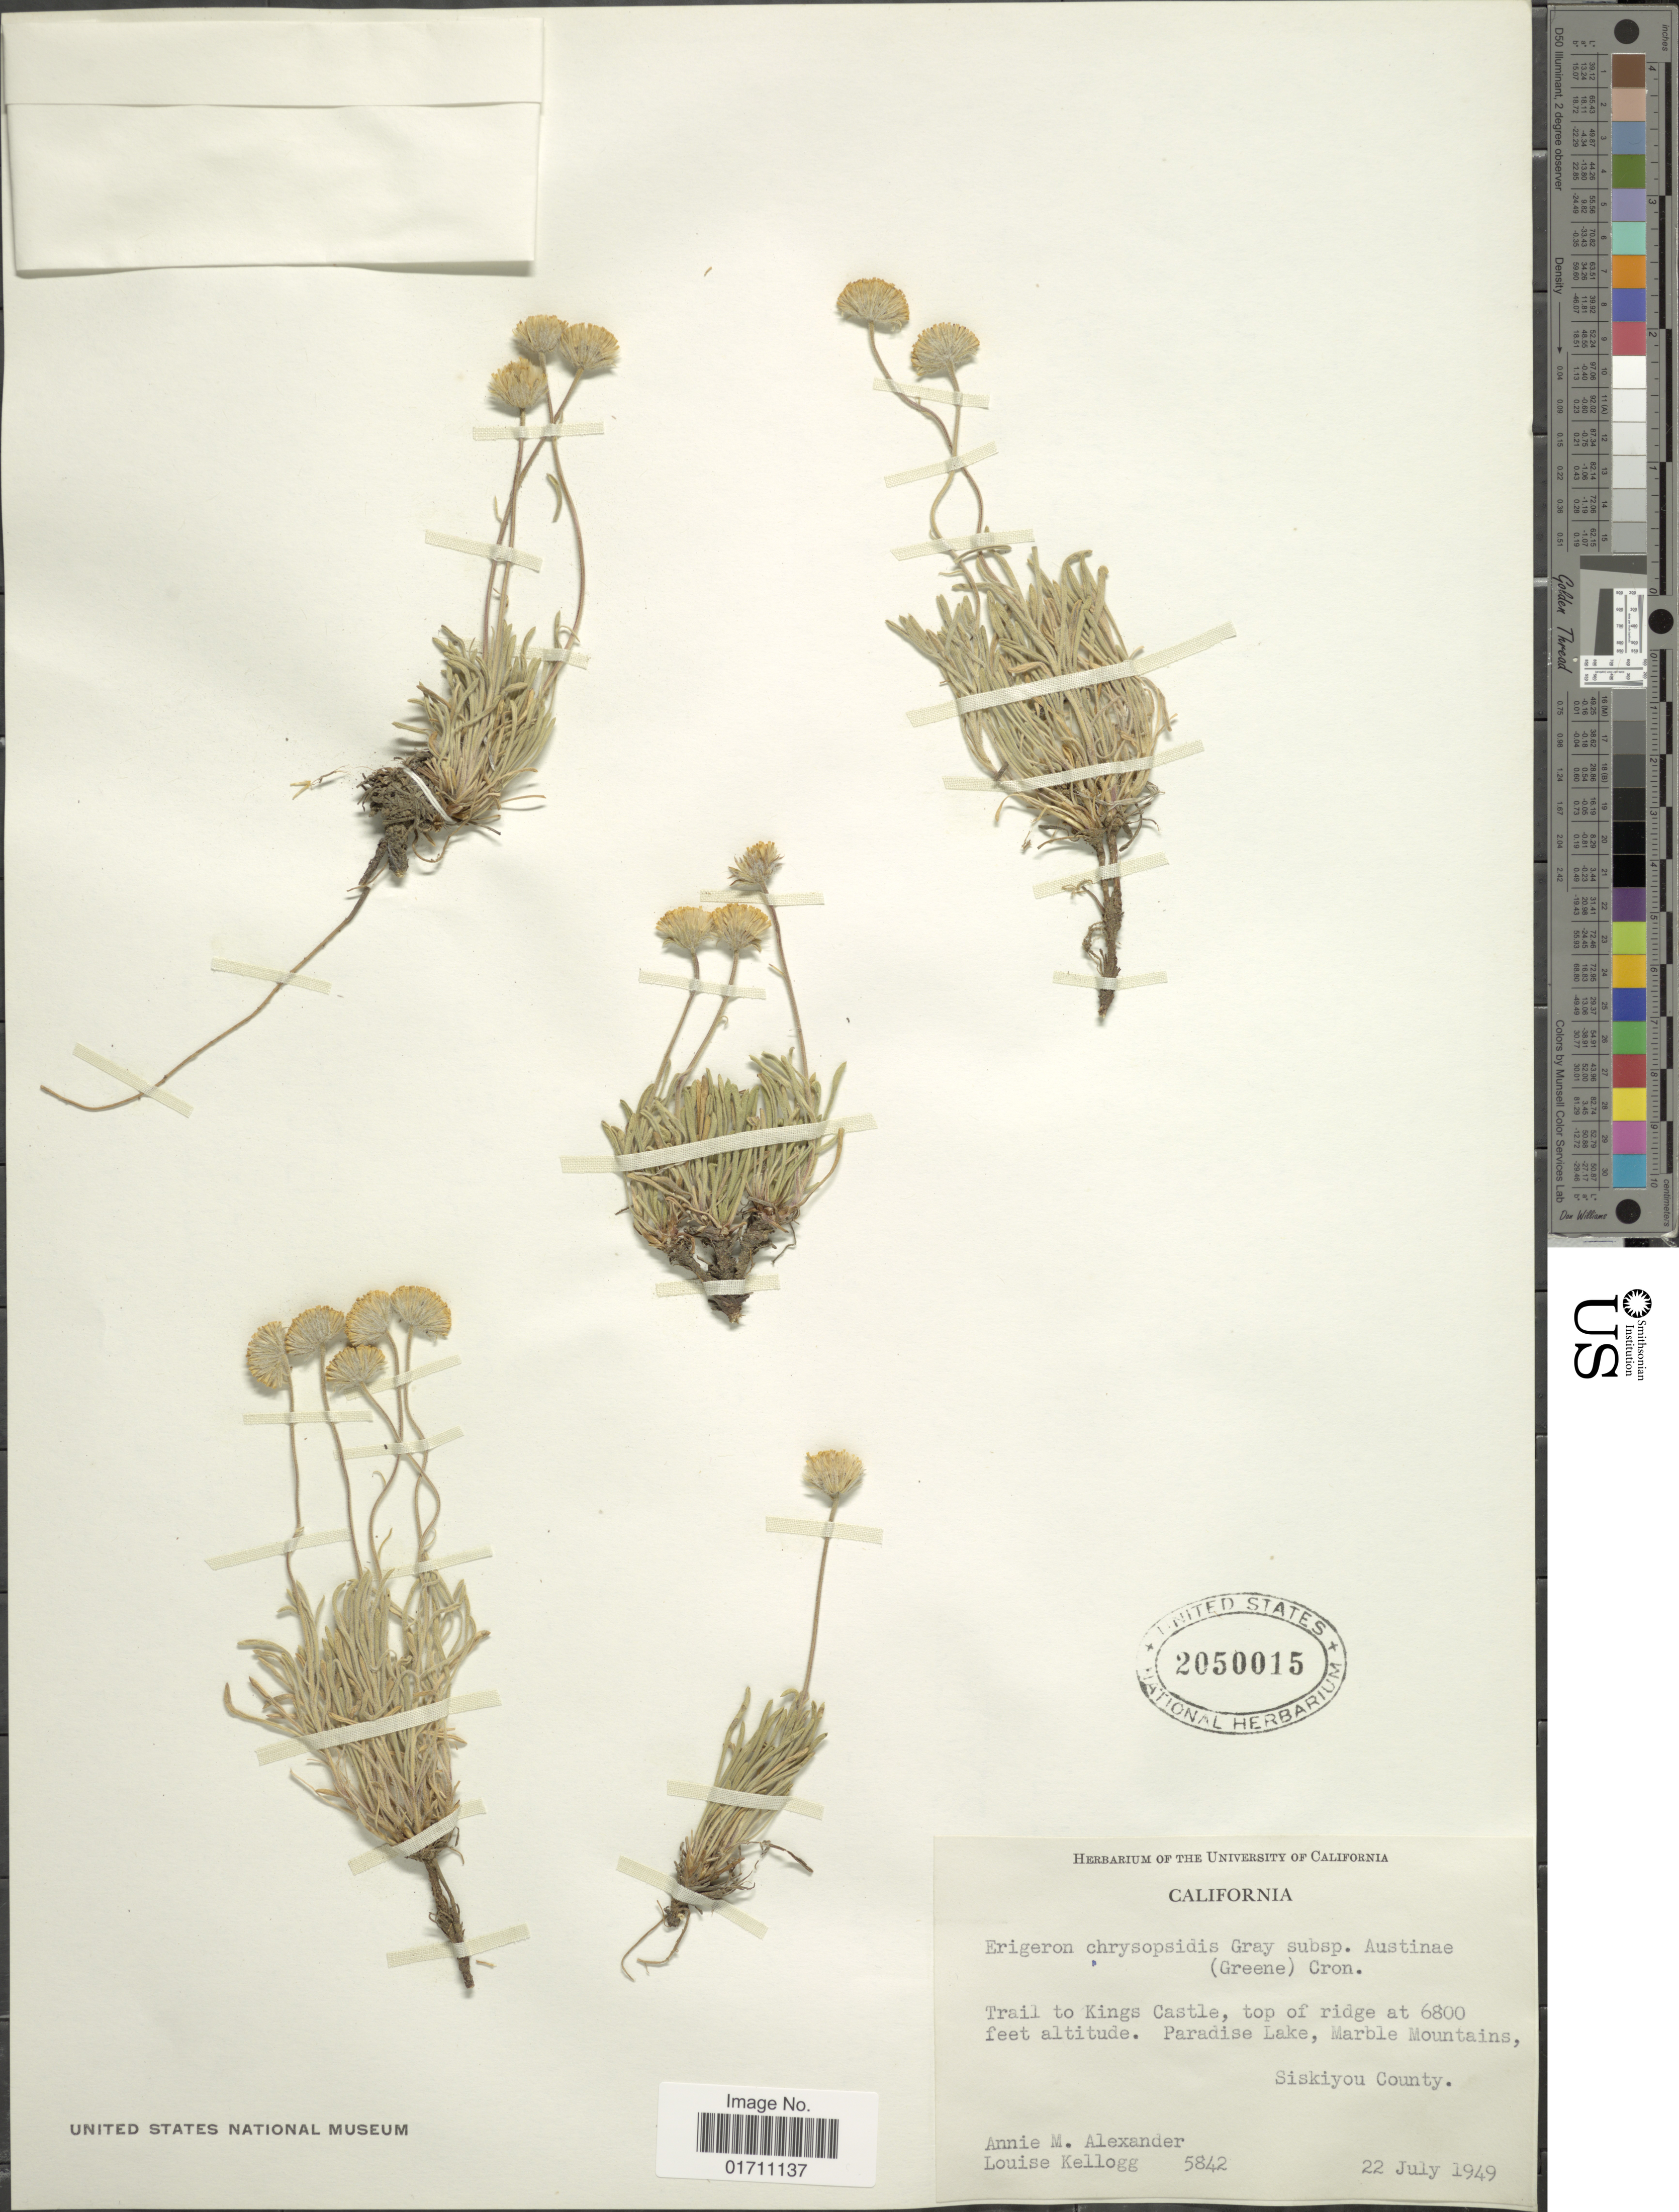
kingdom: Plantae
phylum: Tracheophyta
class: Magnoliopsida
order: Asterales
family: Asteraceae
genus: Erigeron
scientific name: Erigeron chrysopsidis var. austinae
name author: (Greene) G.L. Nesom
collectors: A. M. Alexander & L. Kellogg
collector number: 5842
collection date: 1949-07-22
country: United States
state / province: California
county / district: Siskiyou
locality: Trail to Kings Castle, top of ridge, Paradise Lake, Marble Mountains, Siskiyou County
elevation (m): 2073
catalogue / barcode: US 2050015